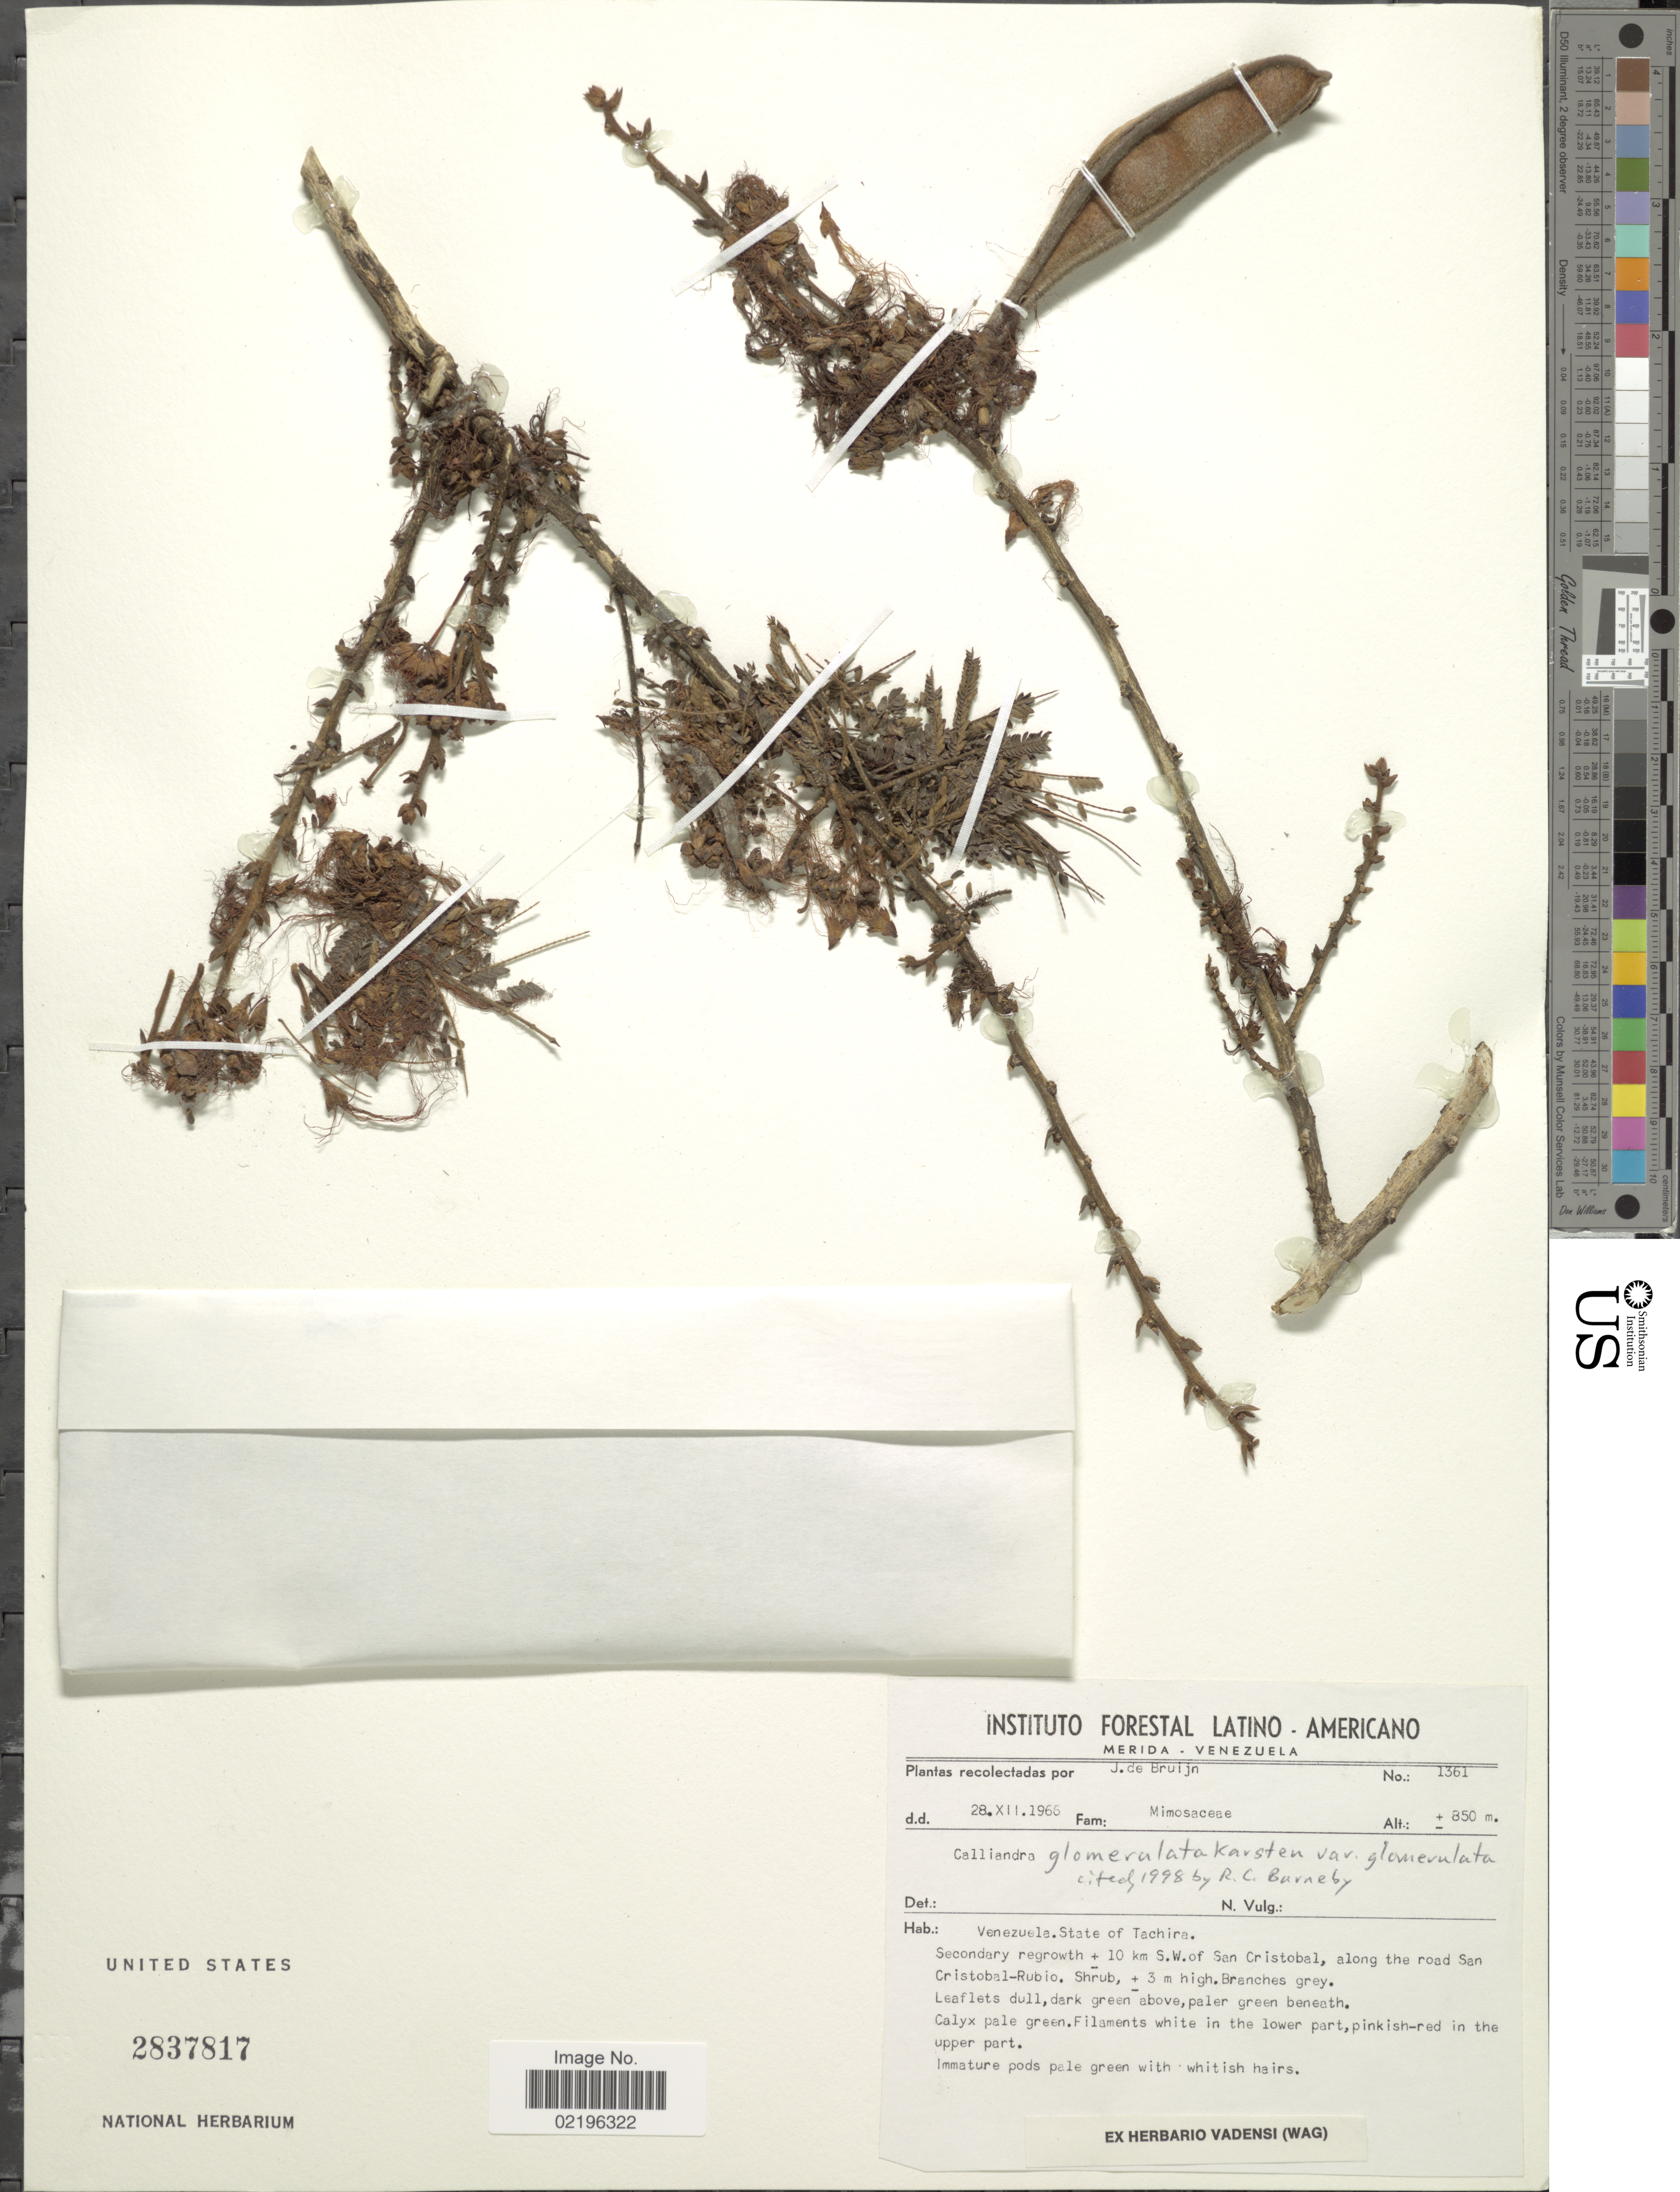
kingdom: Plantae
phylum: Tracheophyta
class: Magnoliopsida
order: Fabales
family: Fabaceae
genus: Calliandra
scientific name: Calliandra glomerulata var. glomerulata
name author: H. Karst.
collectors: J. Bruijn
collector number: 1361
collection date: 1966-12-28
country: Venezuela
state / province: Tachira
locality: Secondary regrowth ± 10 km S. W. of San Cristobal, along the road San Cristobal- Rubio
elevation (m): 850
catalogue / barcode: US 2837817